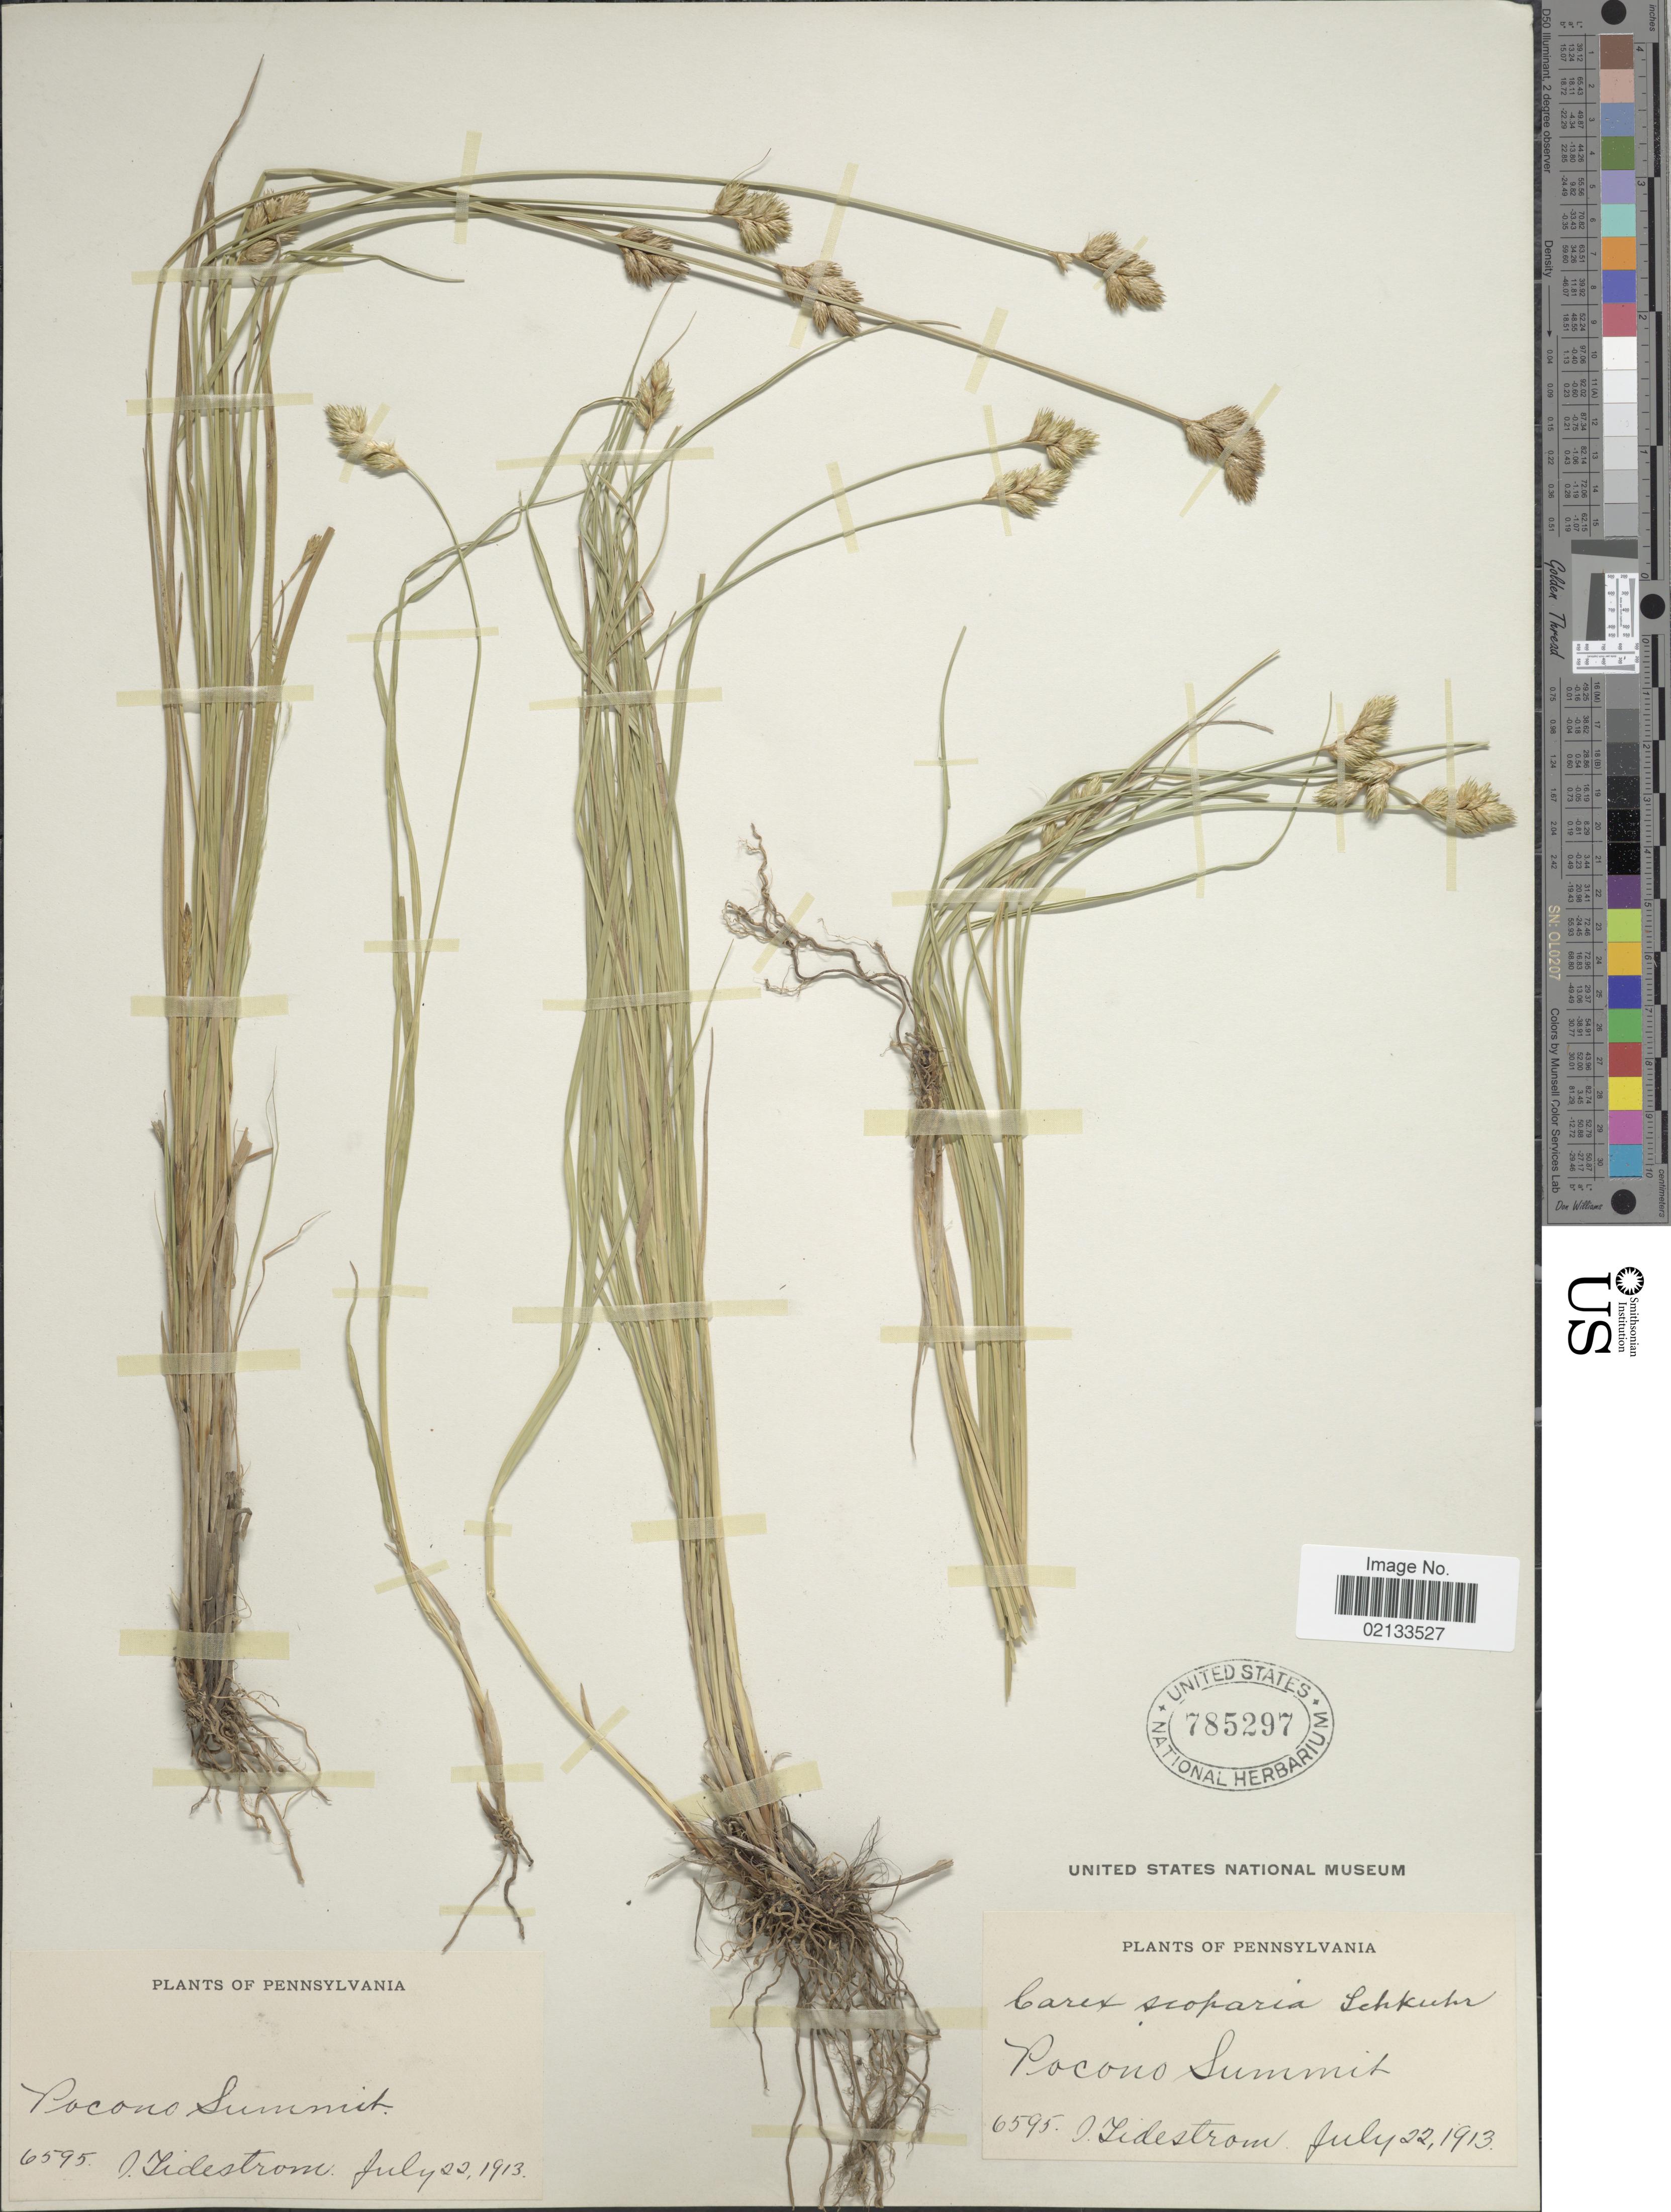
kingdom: Plantae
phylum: Tracheophyta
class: Liliopsida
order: Poales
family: Cyperaceae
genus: Carex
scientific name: Carex scoparia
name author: Schkuhr ex Willd.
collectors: I. Tidestorm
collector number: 6595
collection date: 1913-07-22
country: United States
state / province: Pennsylvania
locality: Pocono Summit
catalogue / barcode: US 785297